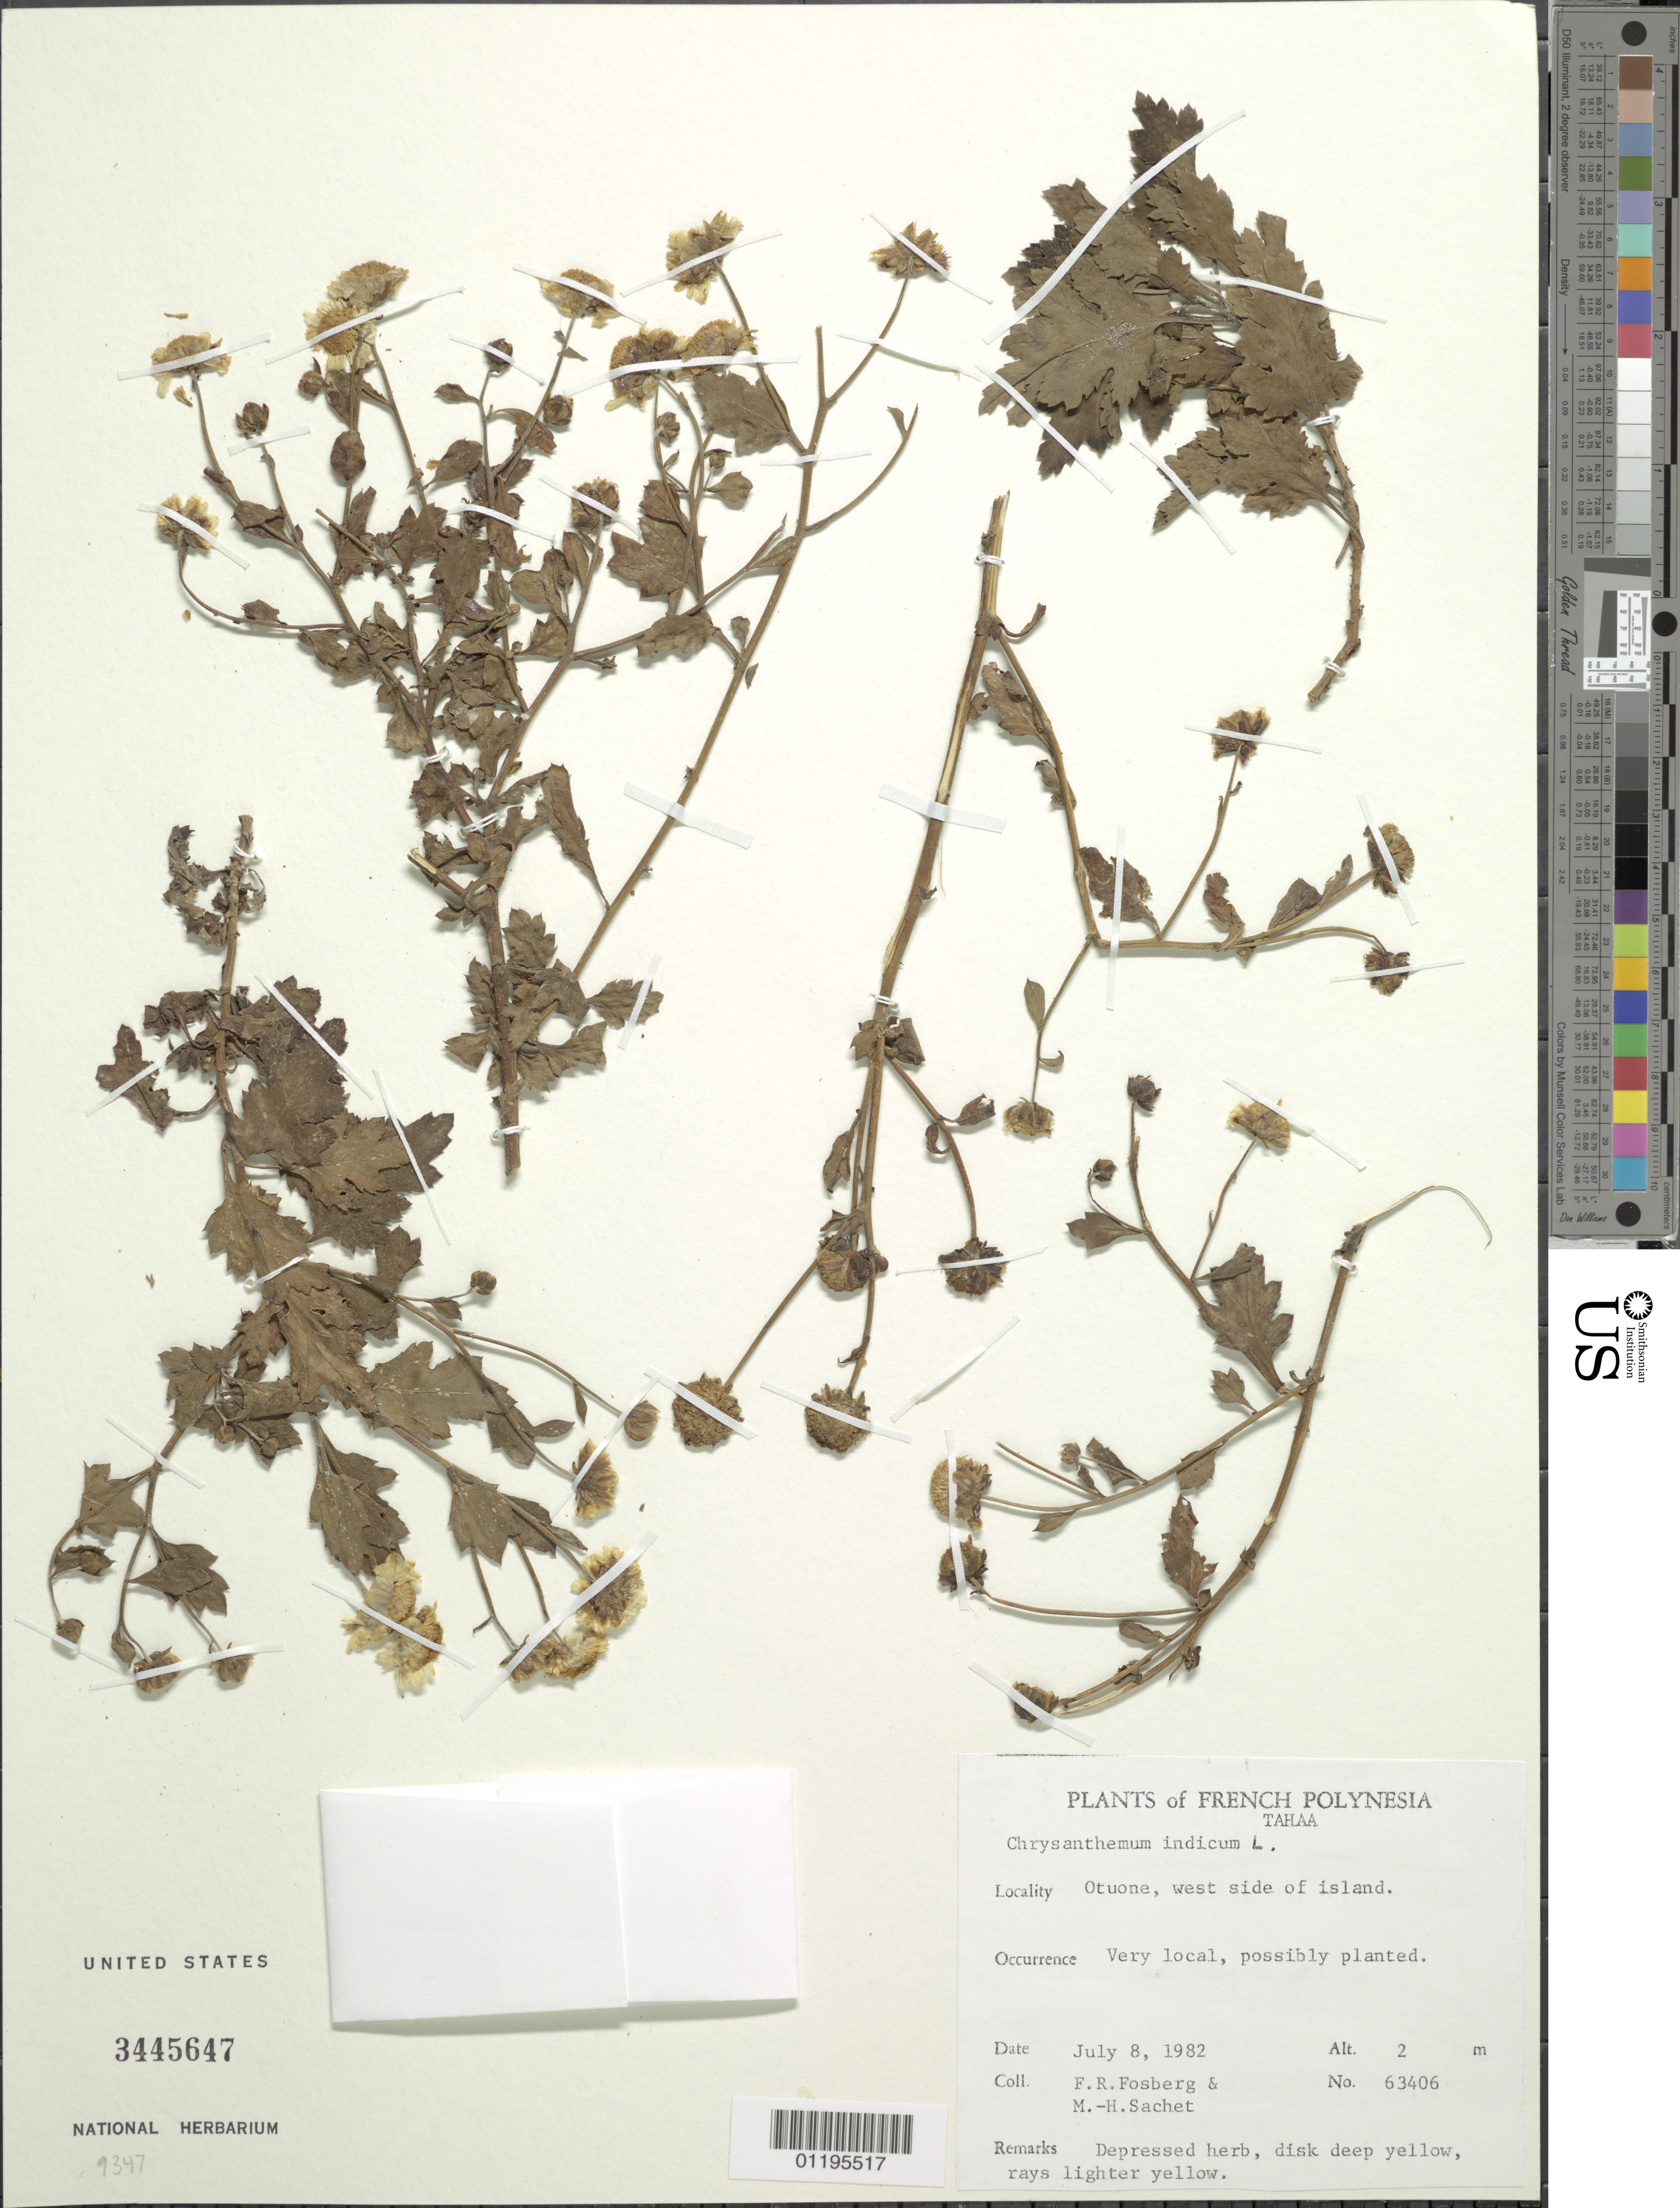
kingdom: Plantae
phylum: Tracheophyta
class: Magnoliopsida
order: Asterales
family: Asteraceae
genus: Chrysanthemum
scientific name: Chrysanthemum indicum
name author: L.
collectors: F. R. Fosberg & M.-H. Sachet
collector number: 63406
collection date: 1982-07-08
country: French Polynesia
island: Tahaa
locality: Tahaa. Otuone, west side of island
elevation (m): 2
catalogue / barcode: US 3445647